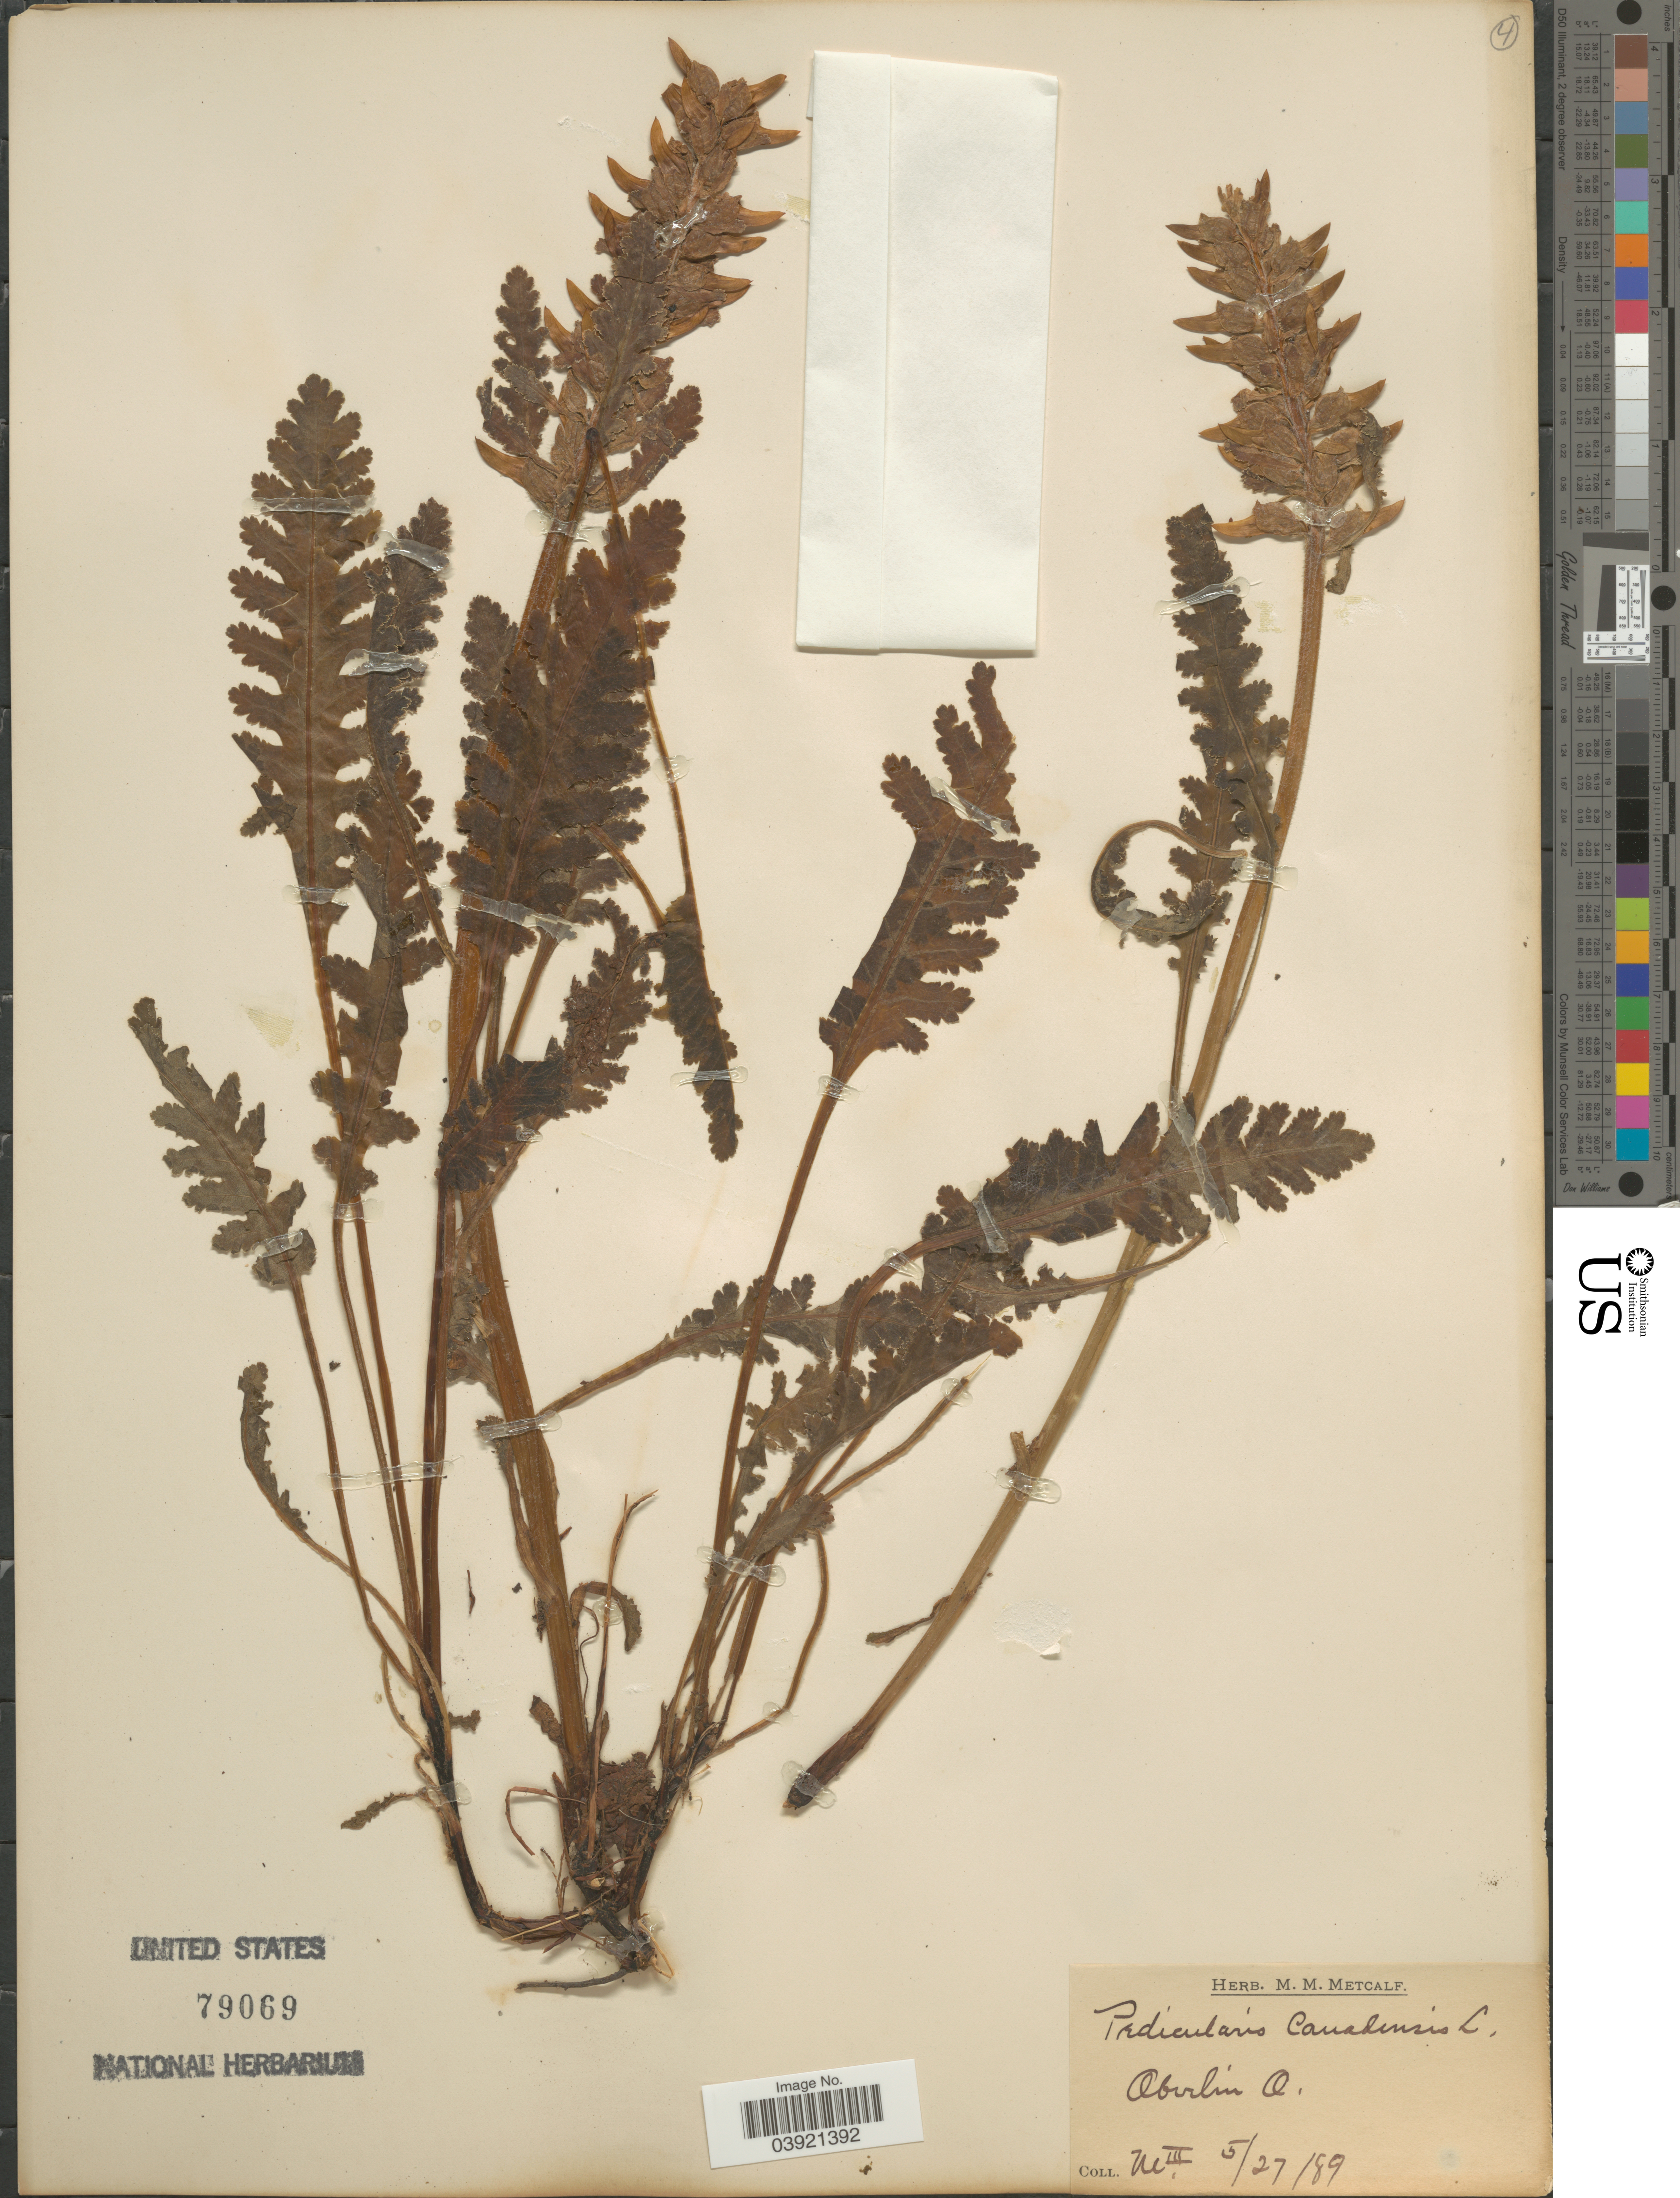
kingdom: Plantae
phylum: Tracheophyta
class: Magnoliopsida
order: Lamiales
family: Orobanchaceae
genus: Pedicularis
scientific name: Pedicularis canadensis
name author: L.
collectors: Ex herb. Metcalf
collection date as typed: Transcribed d/m/y: 27/5/89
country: United States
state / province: Ohio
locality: Oberlin.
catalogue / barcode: US 79069